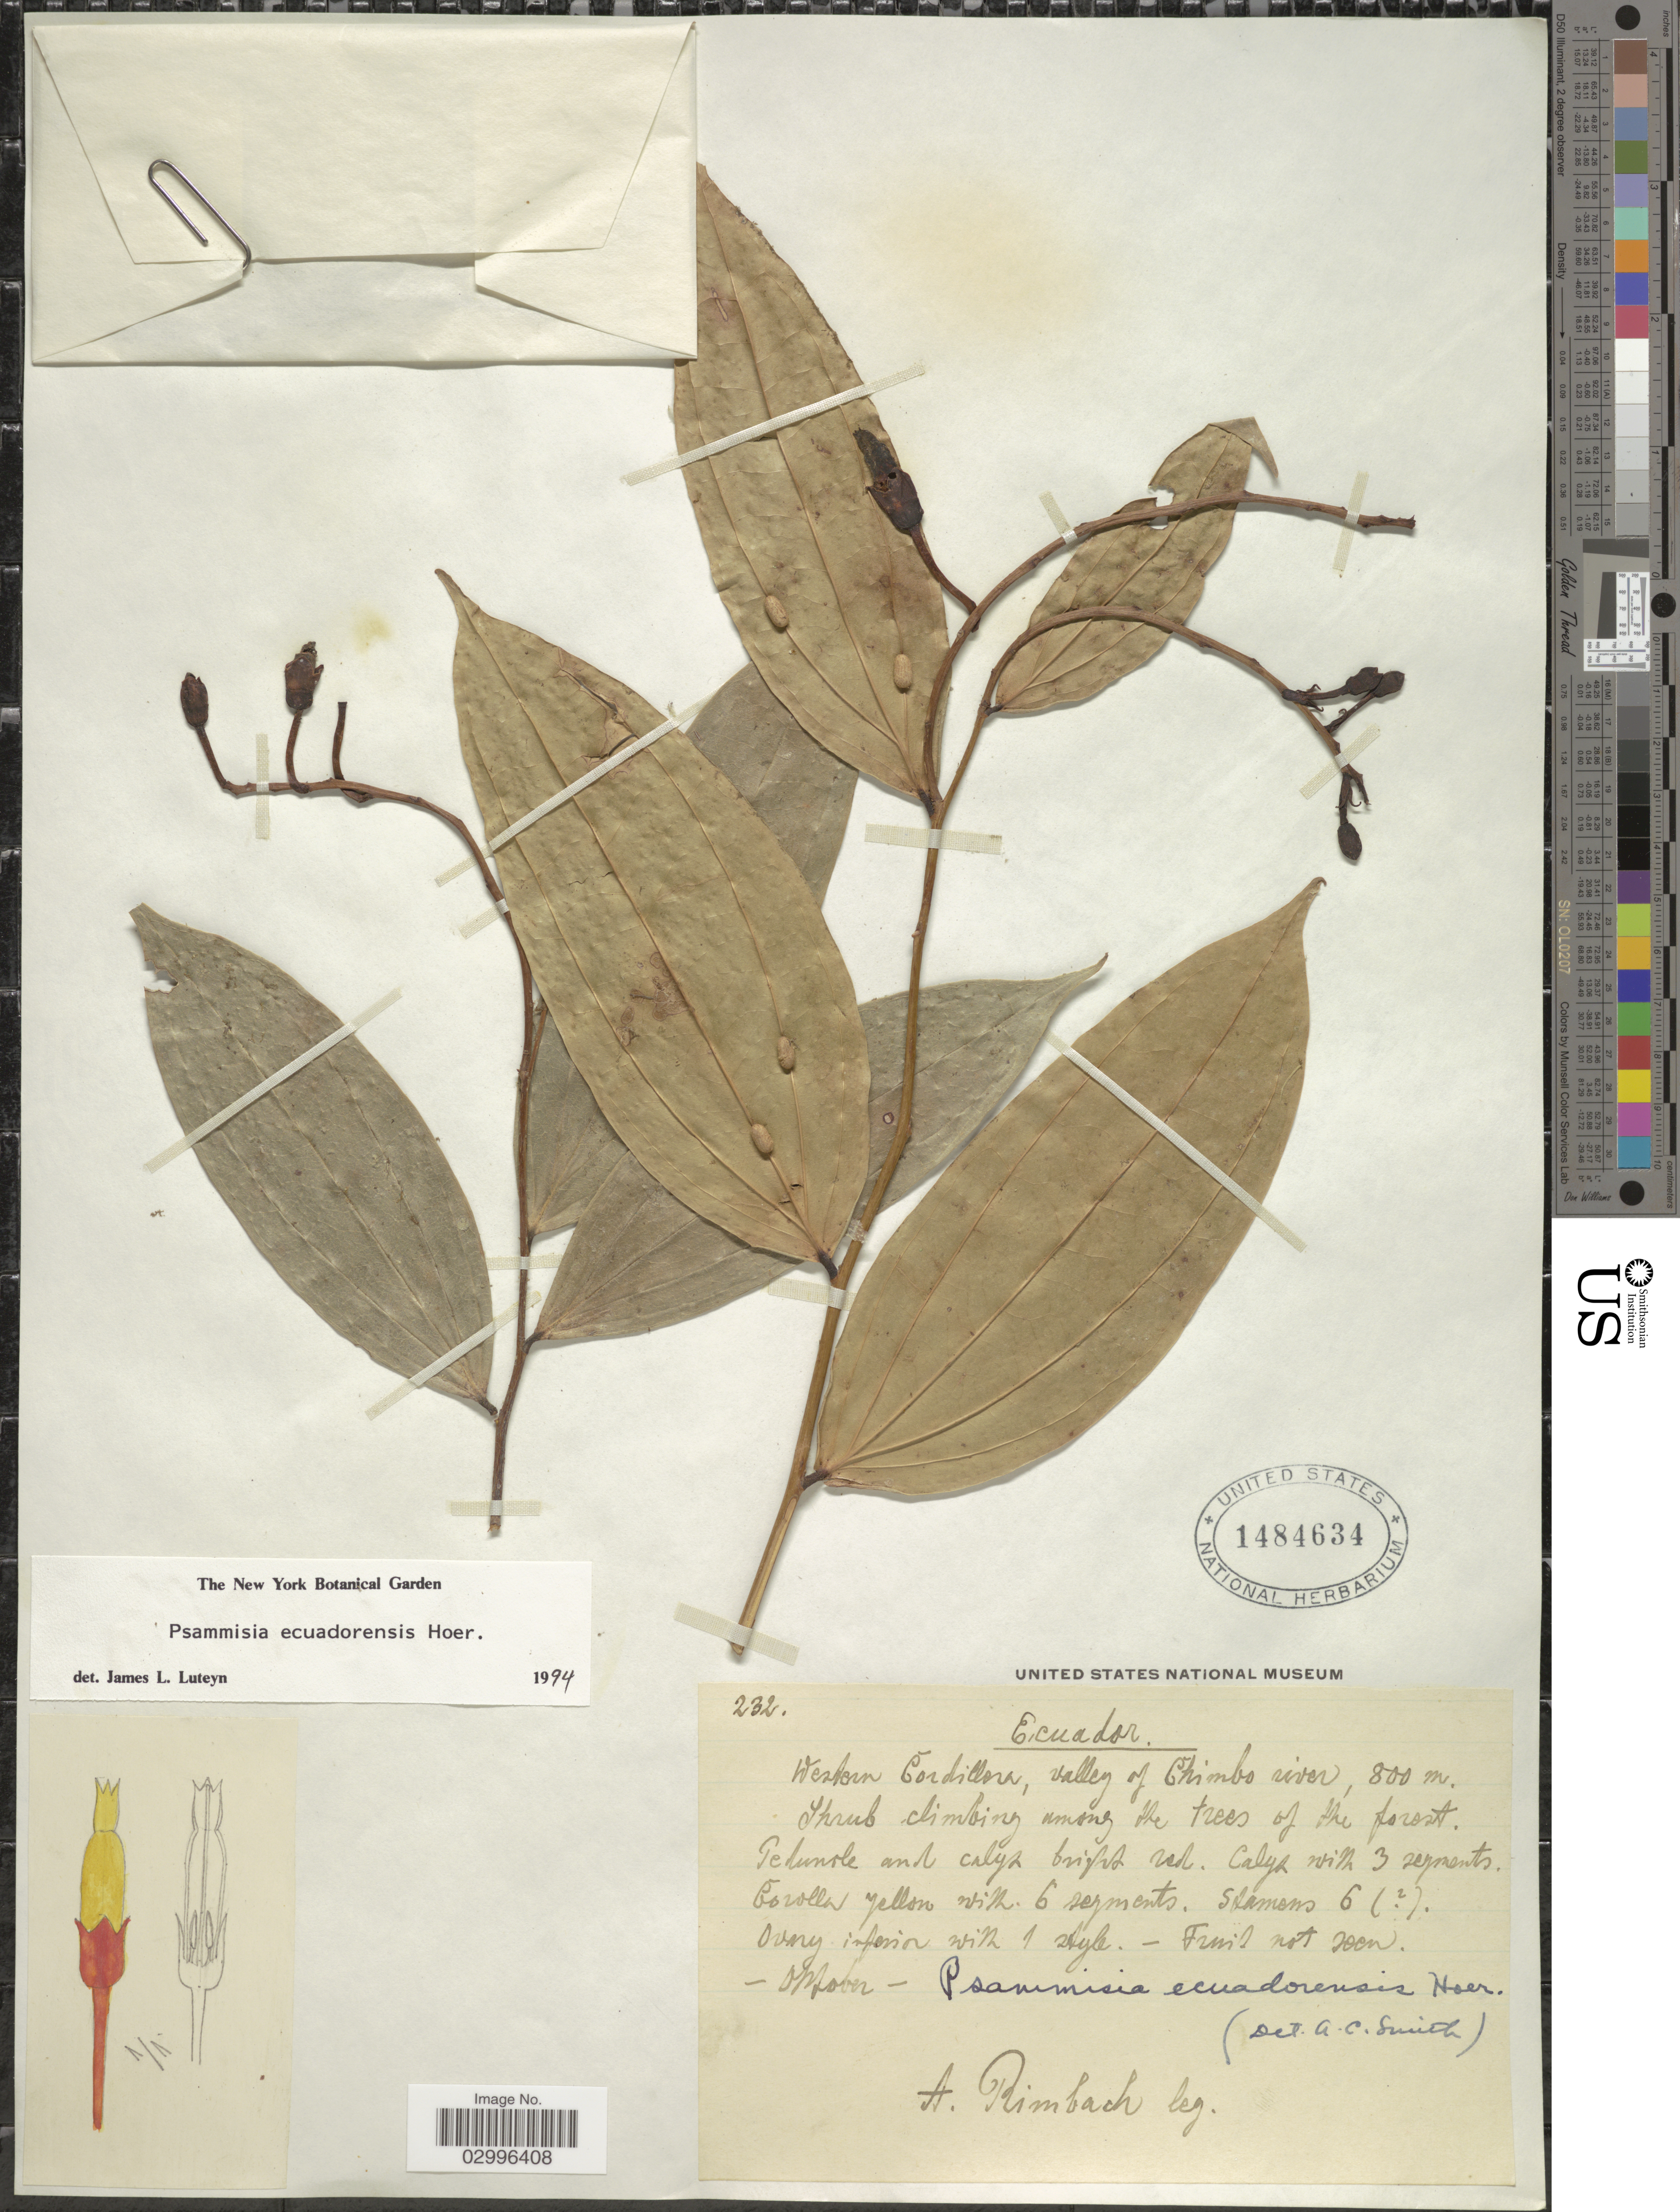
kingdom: Plantae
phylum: Tracheophyta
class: Magnoliopsida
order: Ericales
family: Ericaceae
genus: Psammisia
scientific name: Psammisia ecuadorensis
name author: Hoerold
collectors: A. Rimbach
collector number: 232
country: Ecuador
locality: Western Cordillera, valley of the Chimbo river.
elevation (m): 800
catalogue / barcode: US 1484634